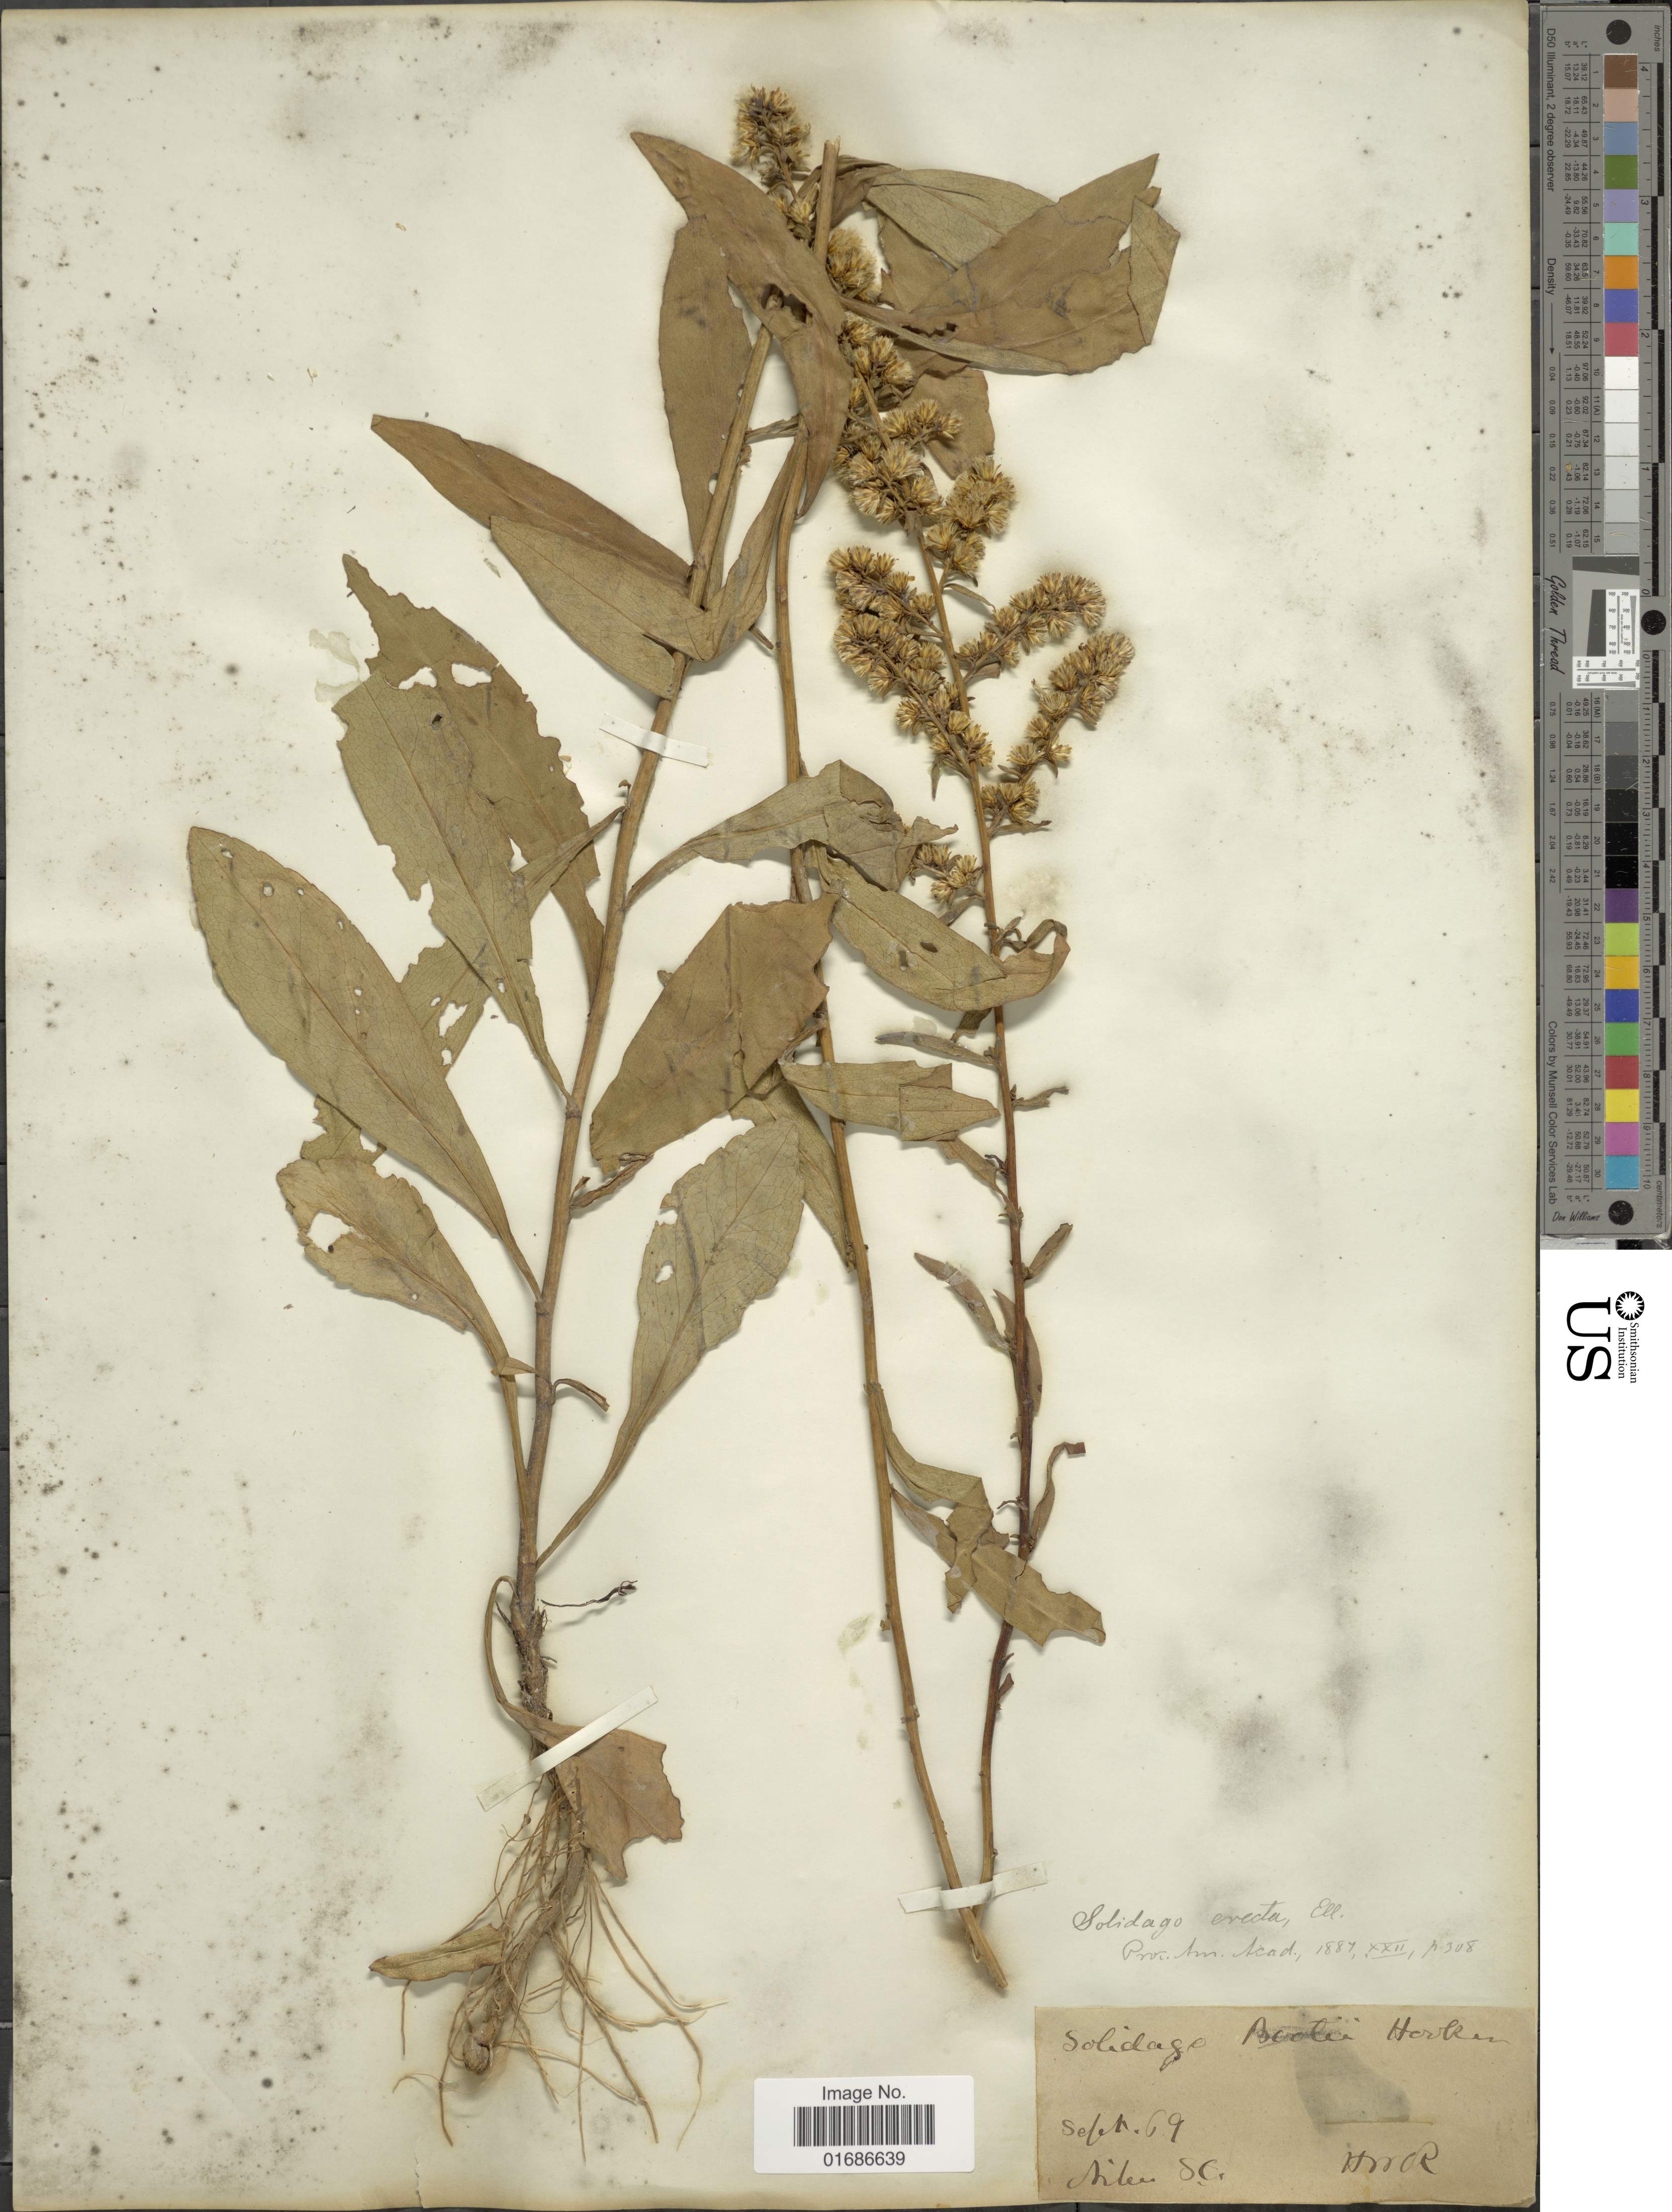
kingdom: Plantae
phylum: Tracheophyta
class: Magnoliopsida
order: Asterales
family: Asteraceae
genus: Solidago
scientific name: Solidago erecta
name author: Pursh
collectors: H. W. R.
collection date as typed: Transcribed d/m/y: /9/69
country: United States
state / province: South Carolina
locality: Aiken.